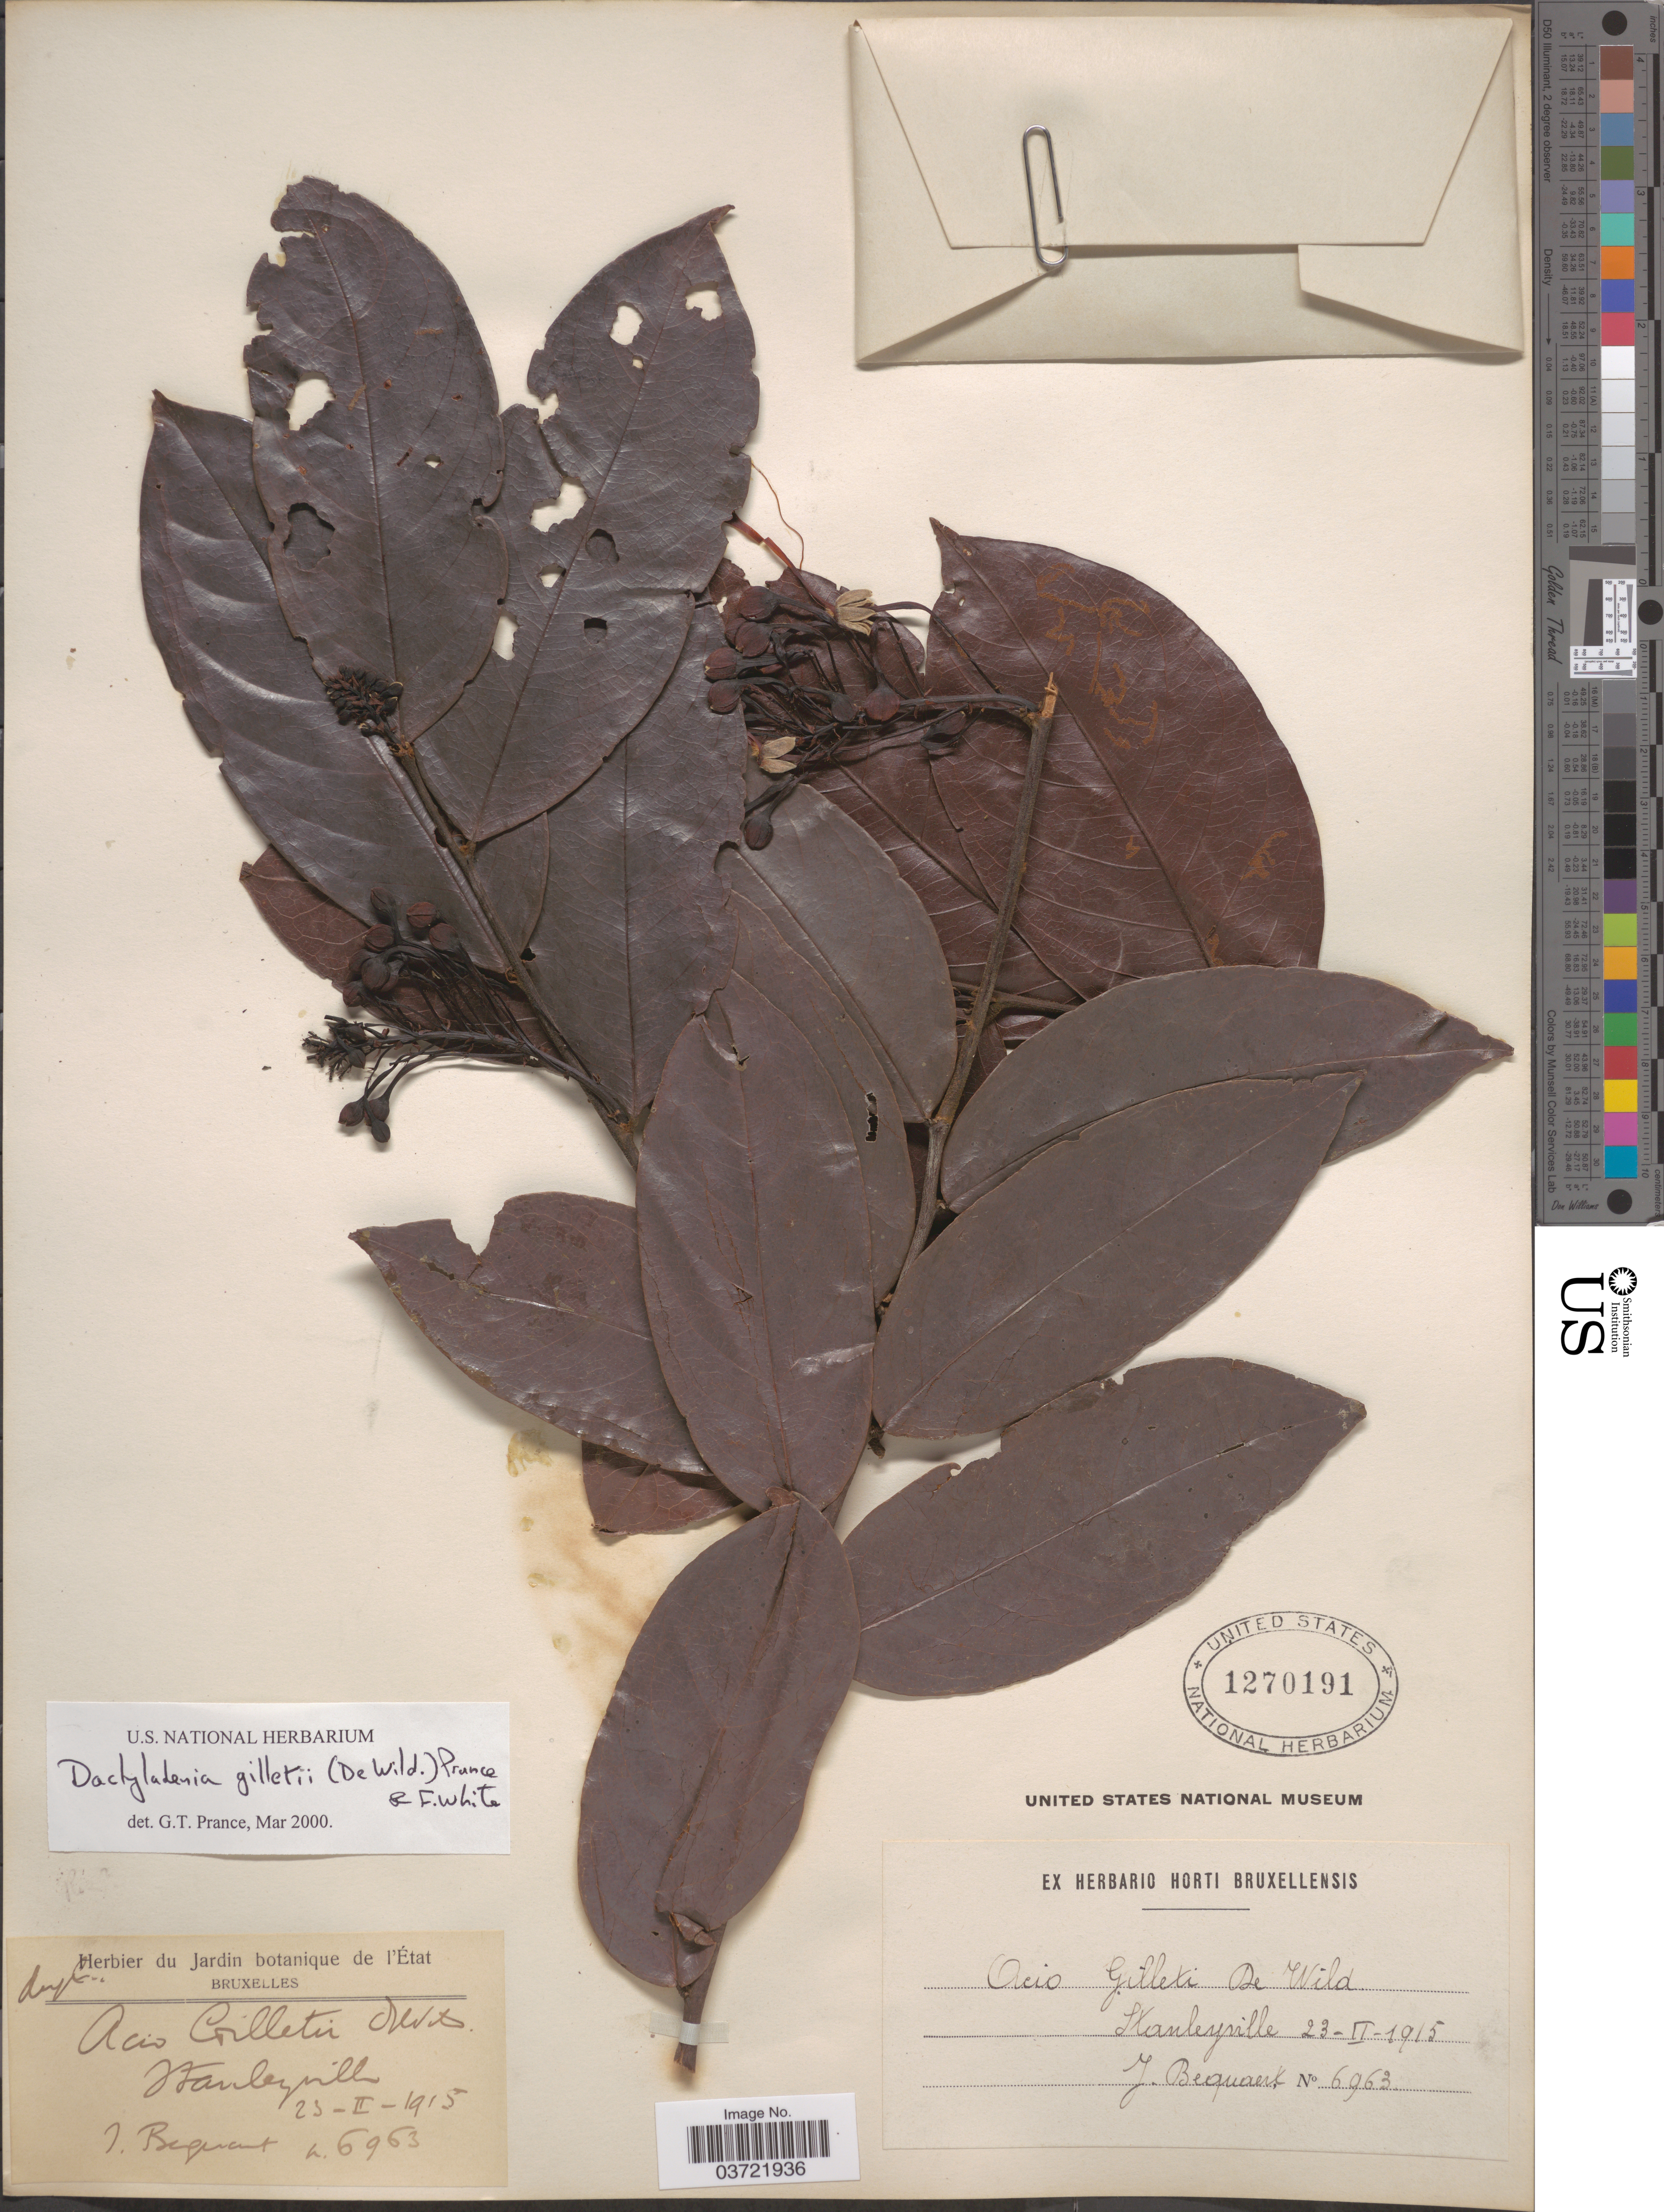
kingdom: Plantae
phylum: Tracheophyta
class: Magnoliopsida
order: Malpighiales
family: Chrysobalanaceae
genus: Dactyladenia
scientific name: Dactyladenia gilletii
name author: (De Wild.) Prance & F. White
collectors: J. Becquaert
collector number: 6963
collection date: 1915-02-23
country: Congo, Democratic Republic of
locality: Stanleyville.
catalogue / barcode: US 1270191